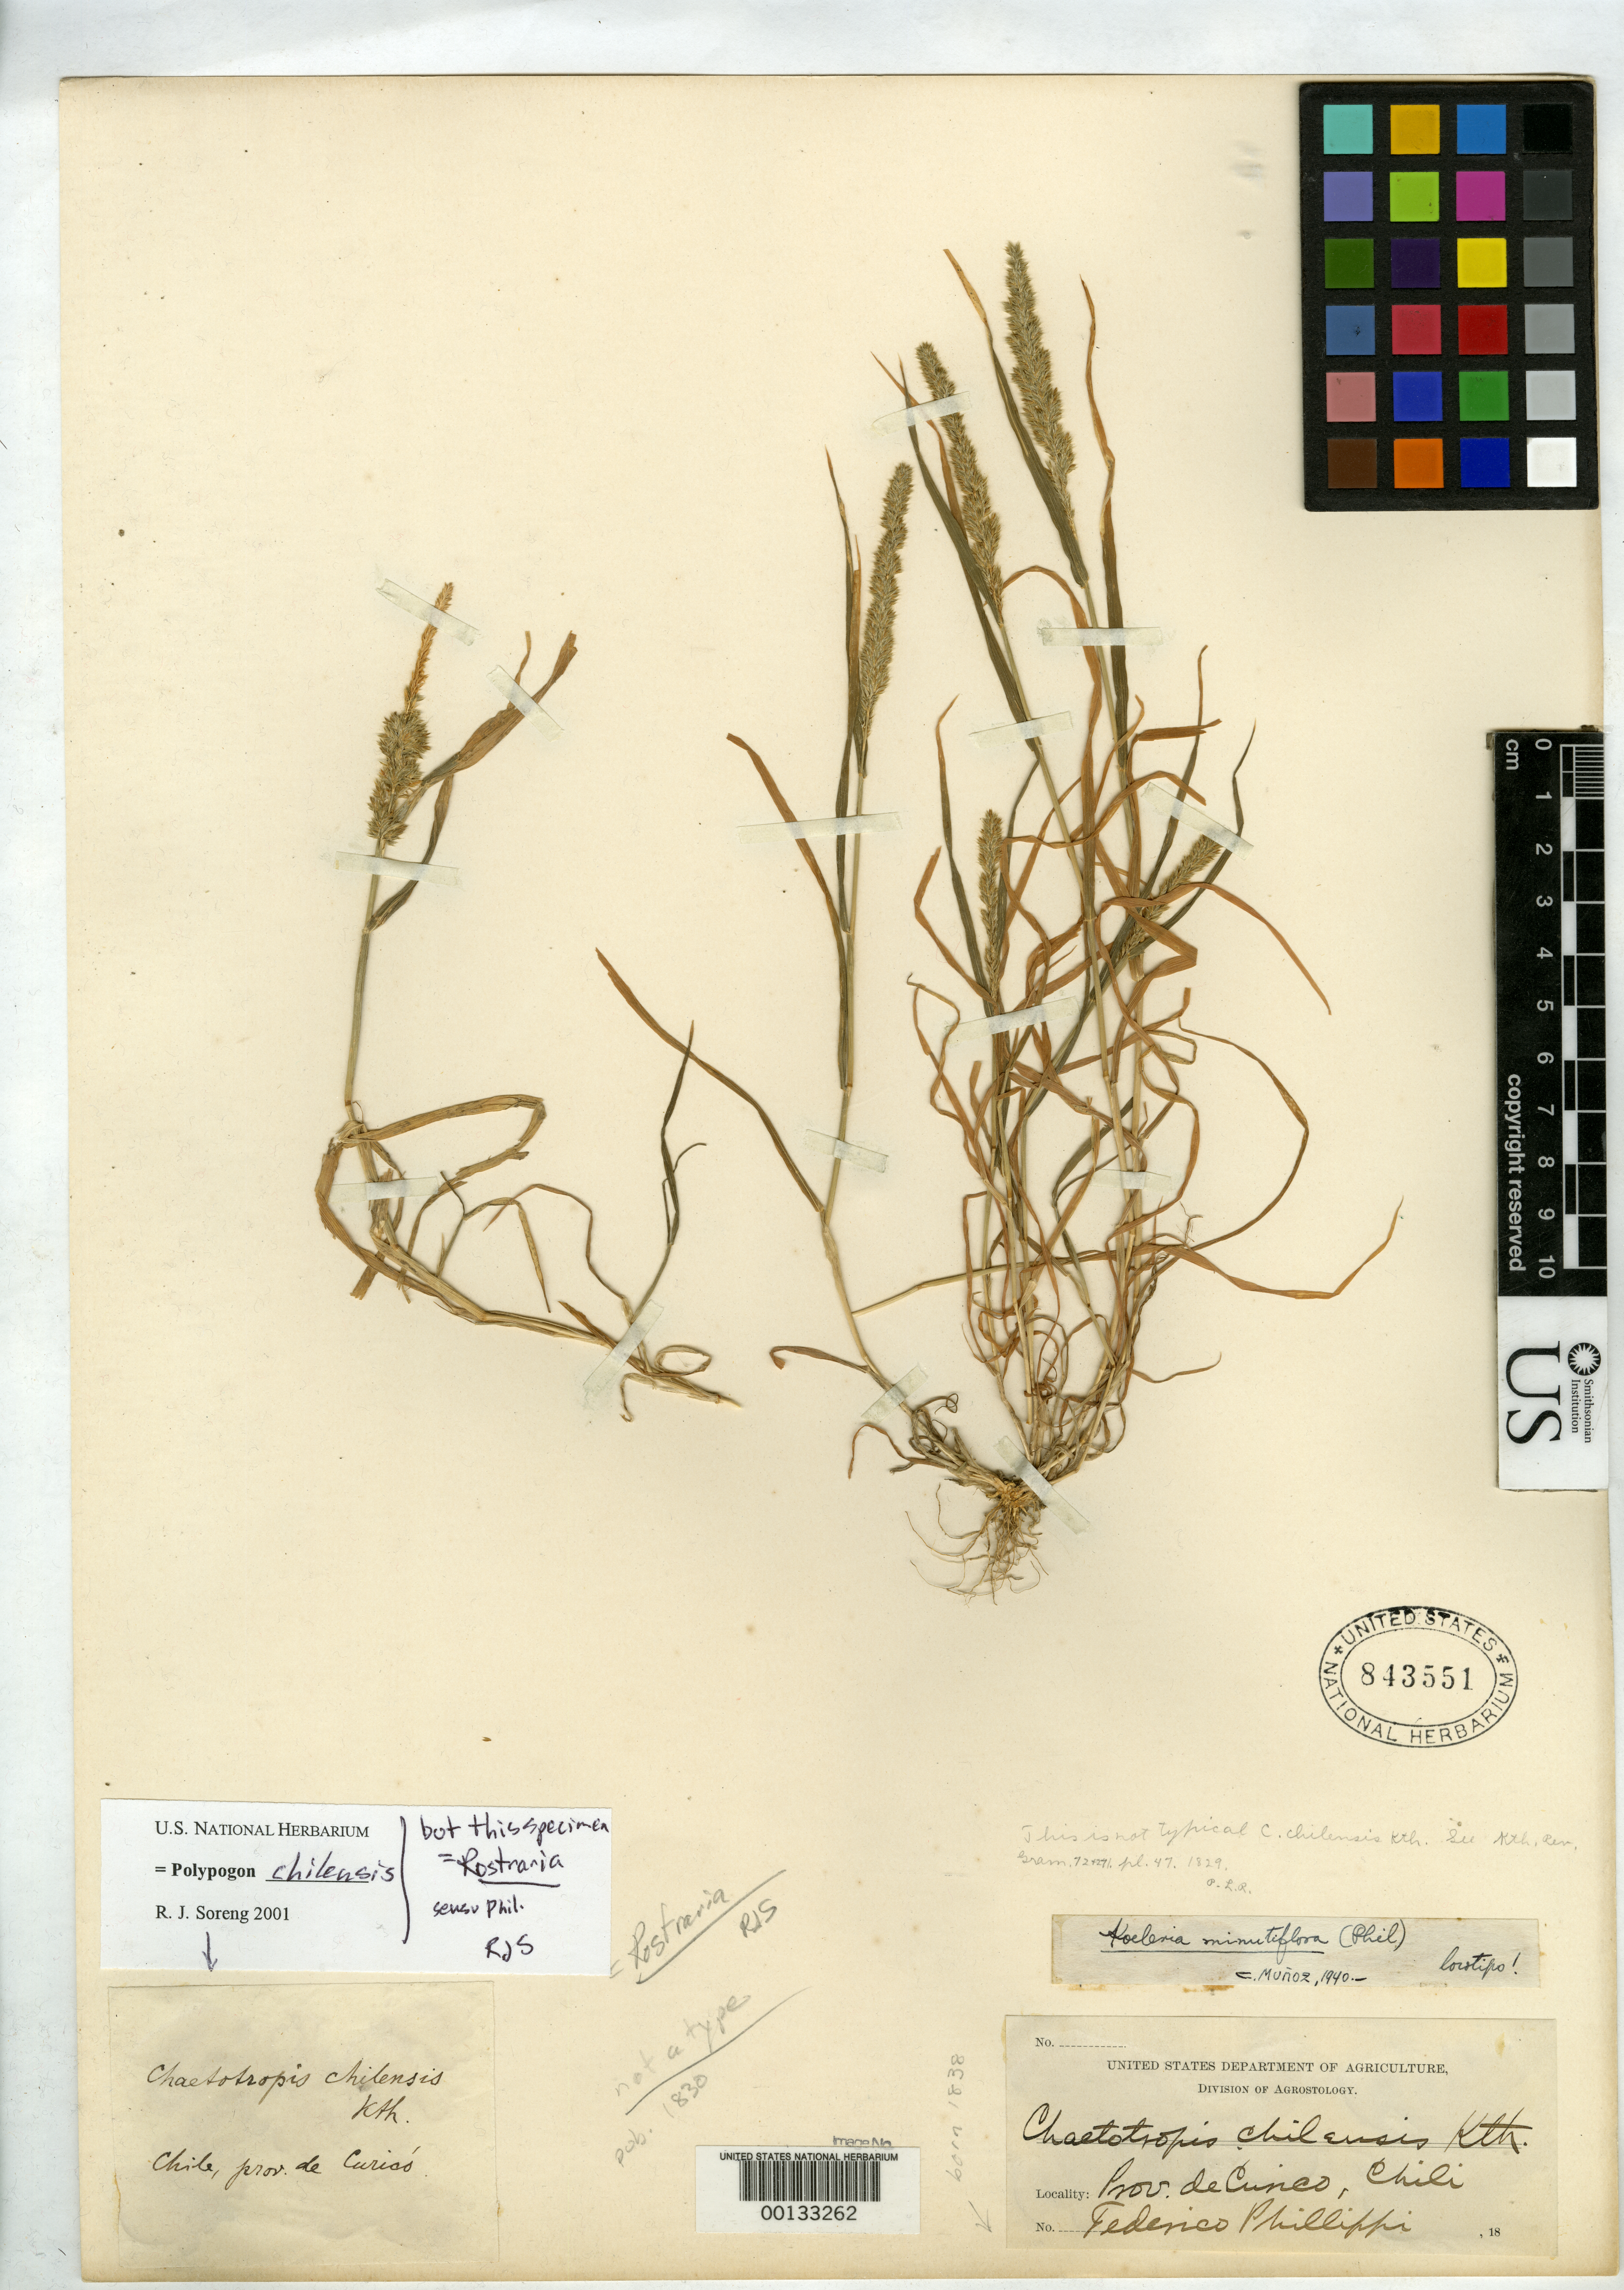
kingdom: Plantae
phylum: Tracheophyta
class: Liliopsida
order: Poales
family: Poaceae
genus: Chaetotropis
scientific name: Chaetotropis chiliensis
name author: Kunth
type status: Type Collection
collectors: F. Philippi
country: Chile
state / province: Maule (VII)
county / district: Curicó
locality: Cord. Volcán Peteroa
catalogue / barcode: US 843551